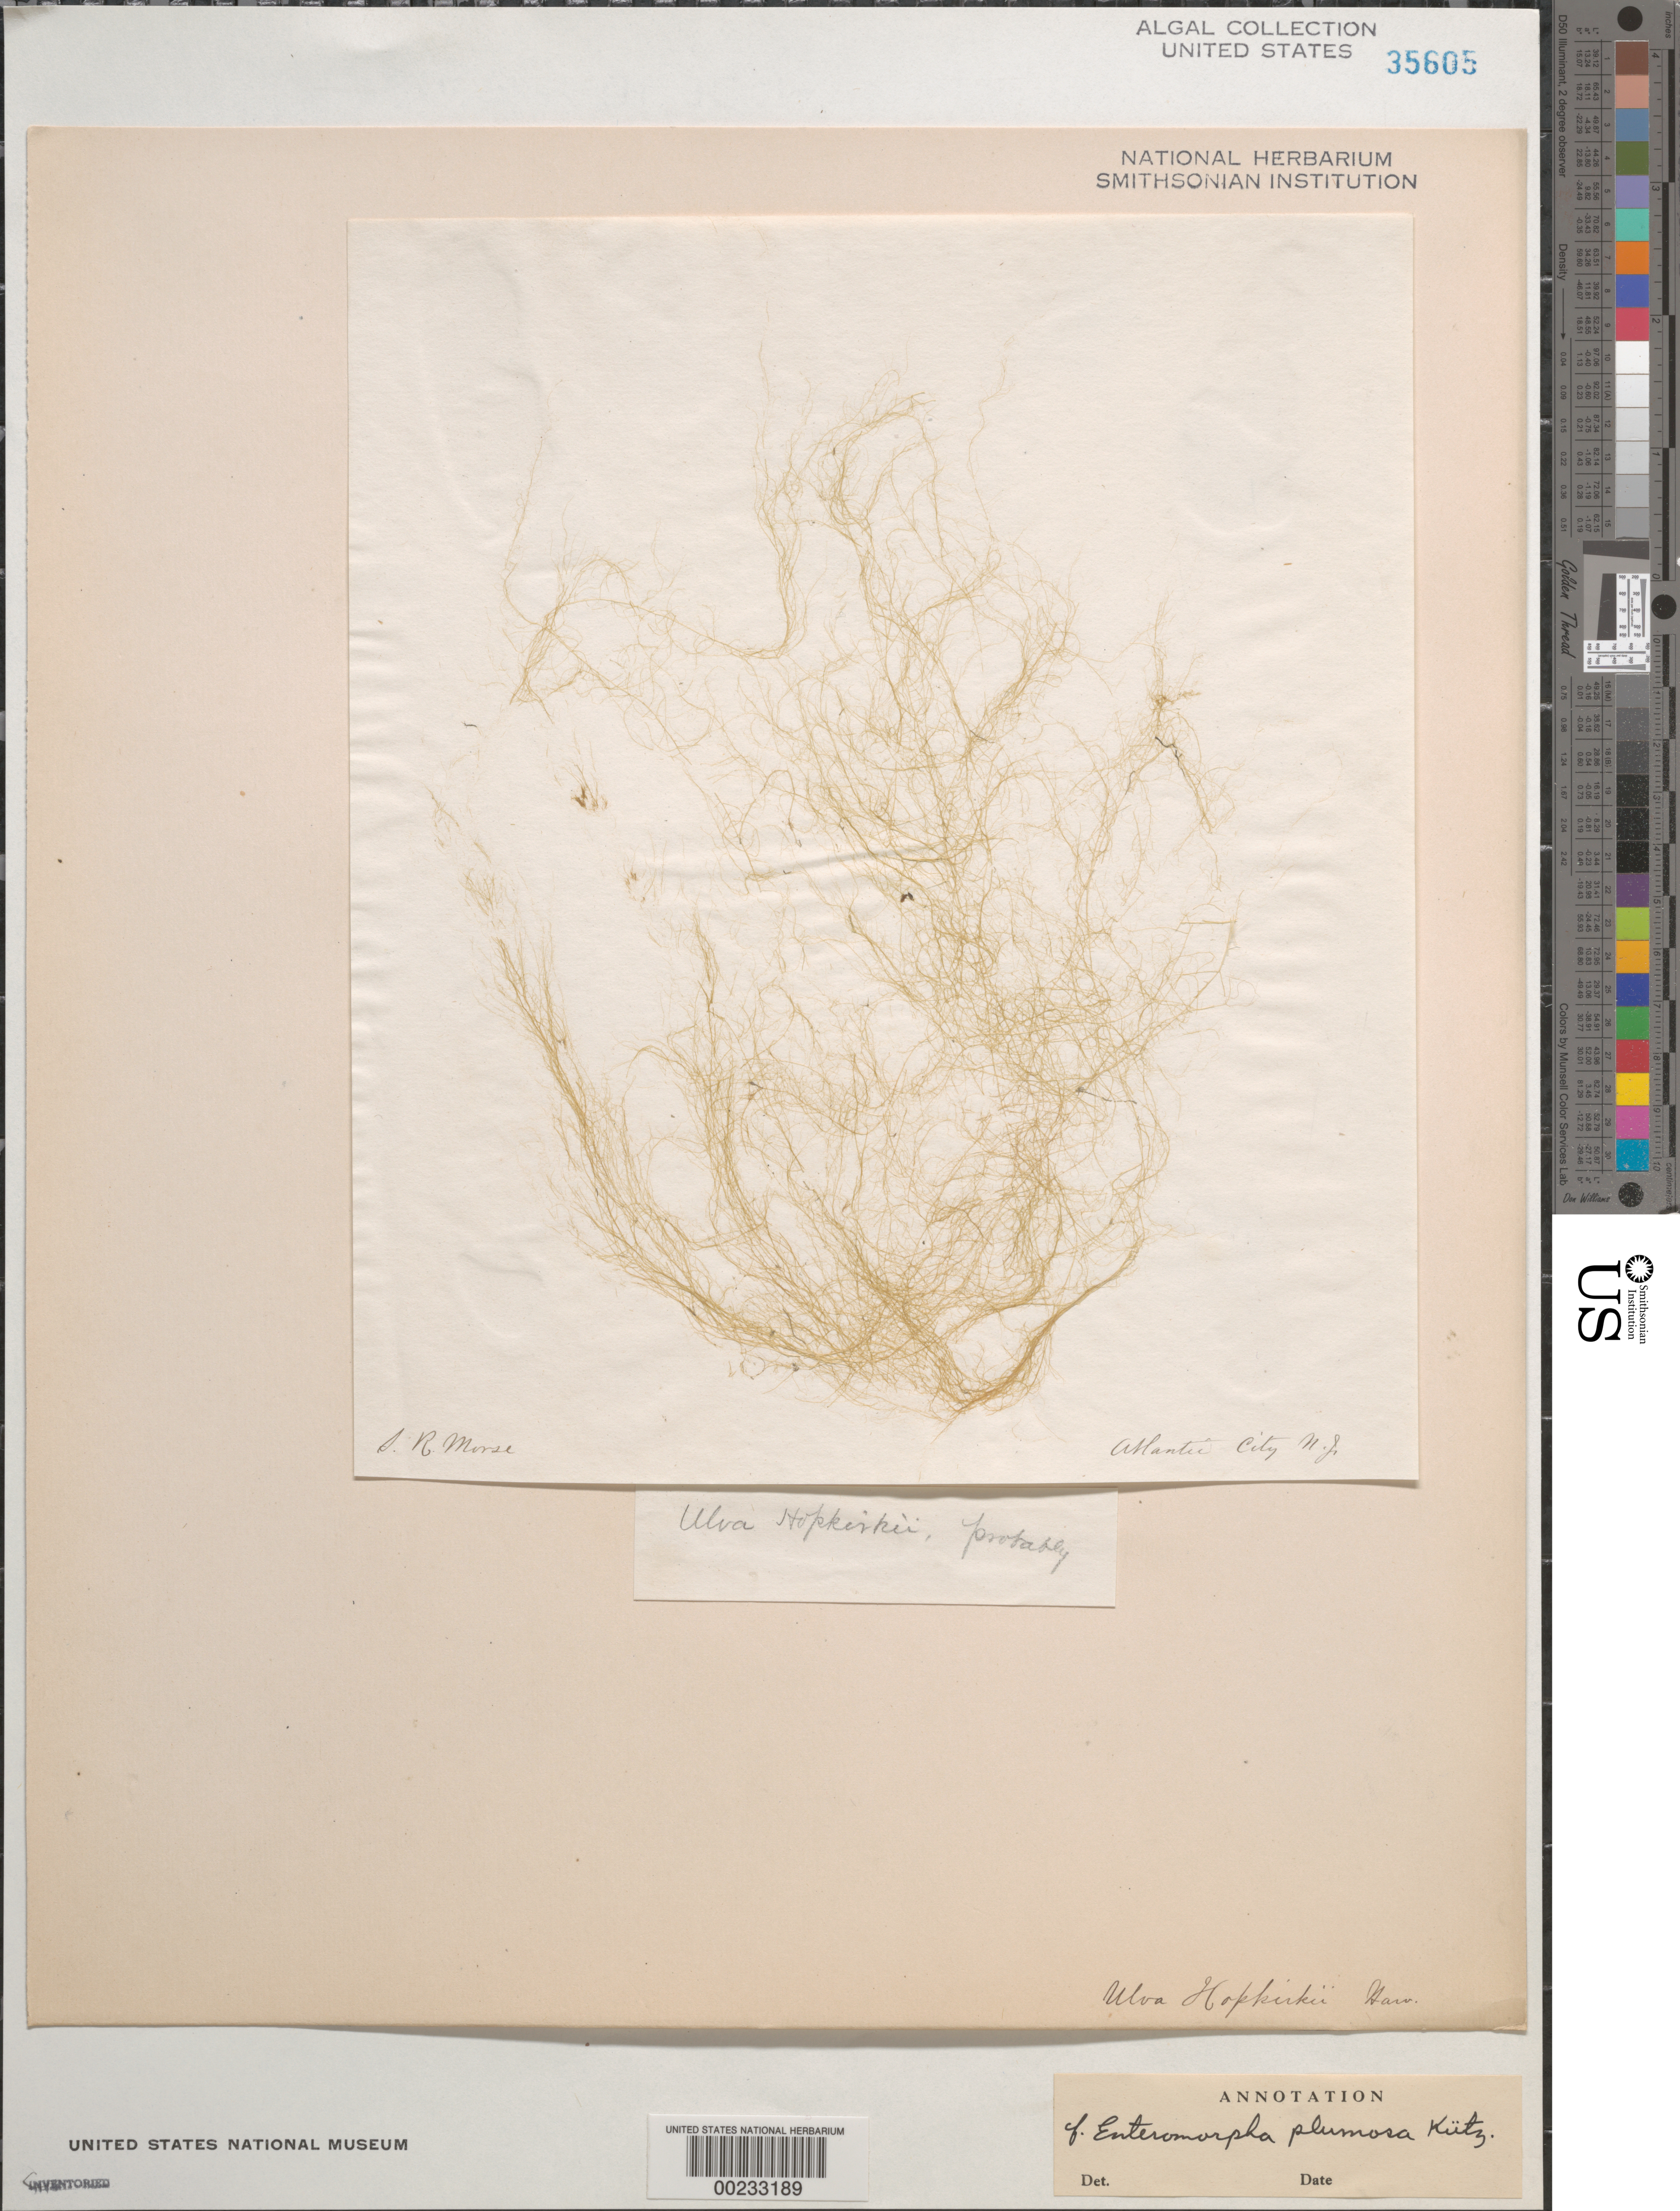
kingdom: Plantae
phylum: Chlorophyta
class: Ulvophyceae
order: Ulvales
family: Ulvaceae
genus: Ulva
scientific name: Ulva paradoxa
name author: C. Agardh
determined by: Algae name updating Project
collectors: S. Morse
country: United States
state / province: New Jersey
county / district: Atlantic County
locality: Atlantic City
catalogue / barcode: US 35605